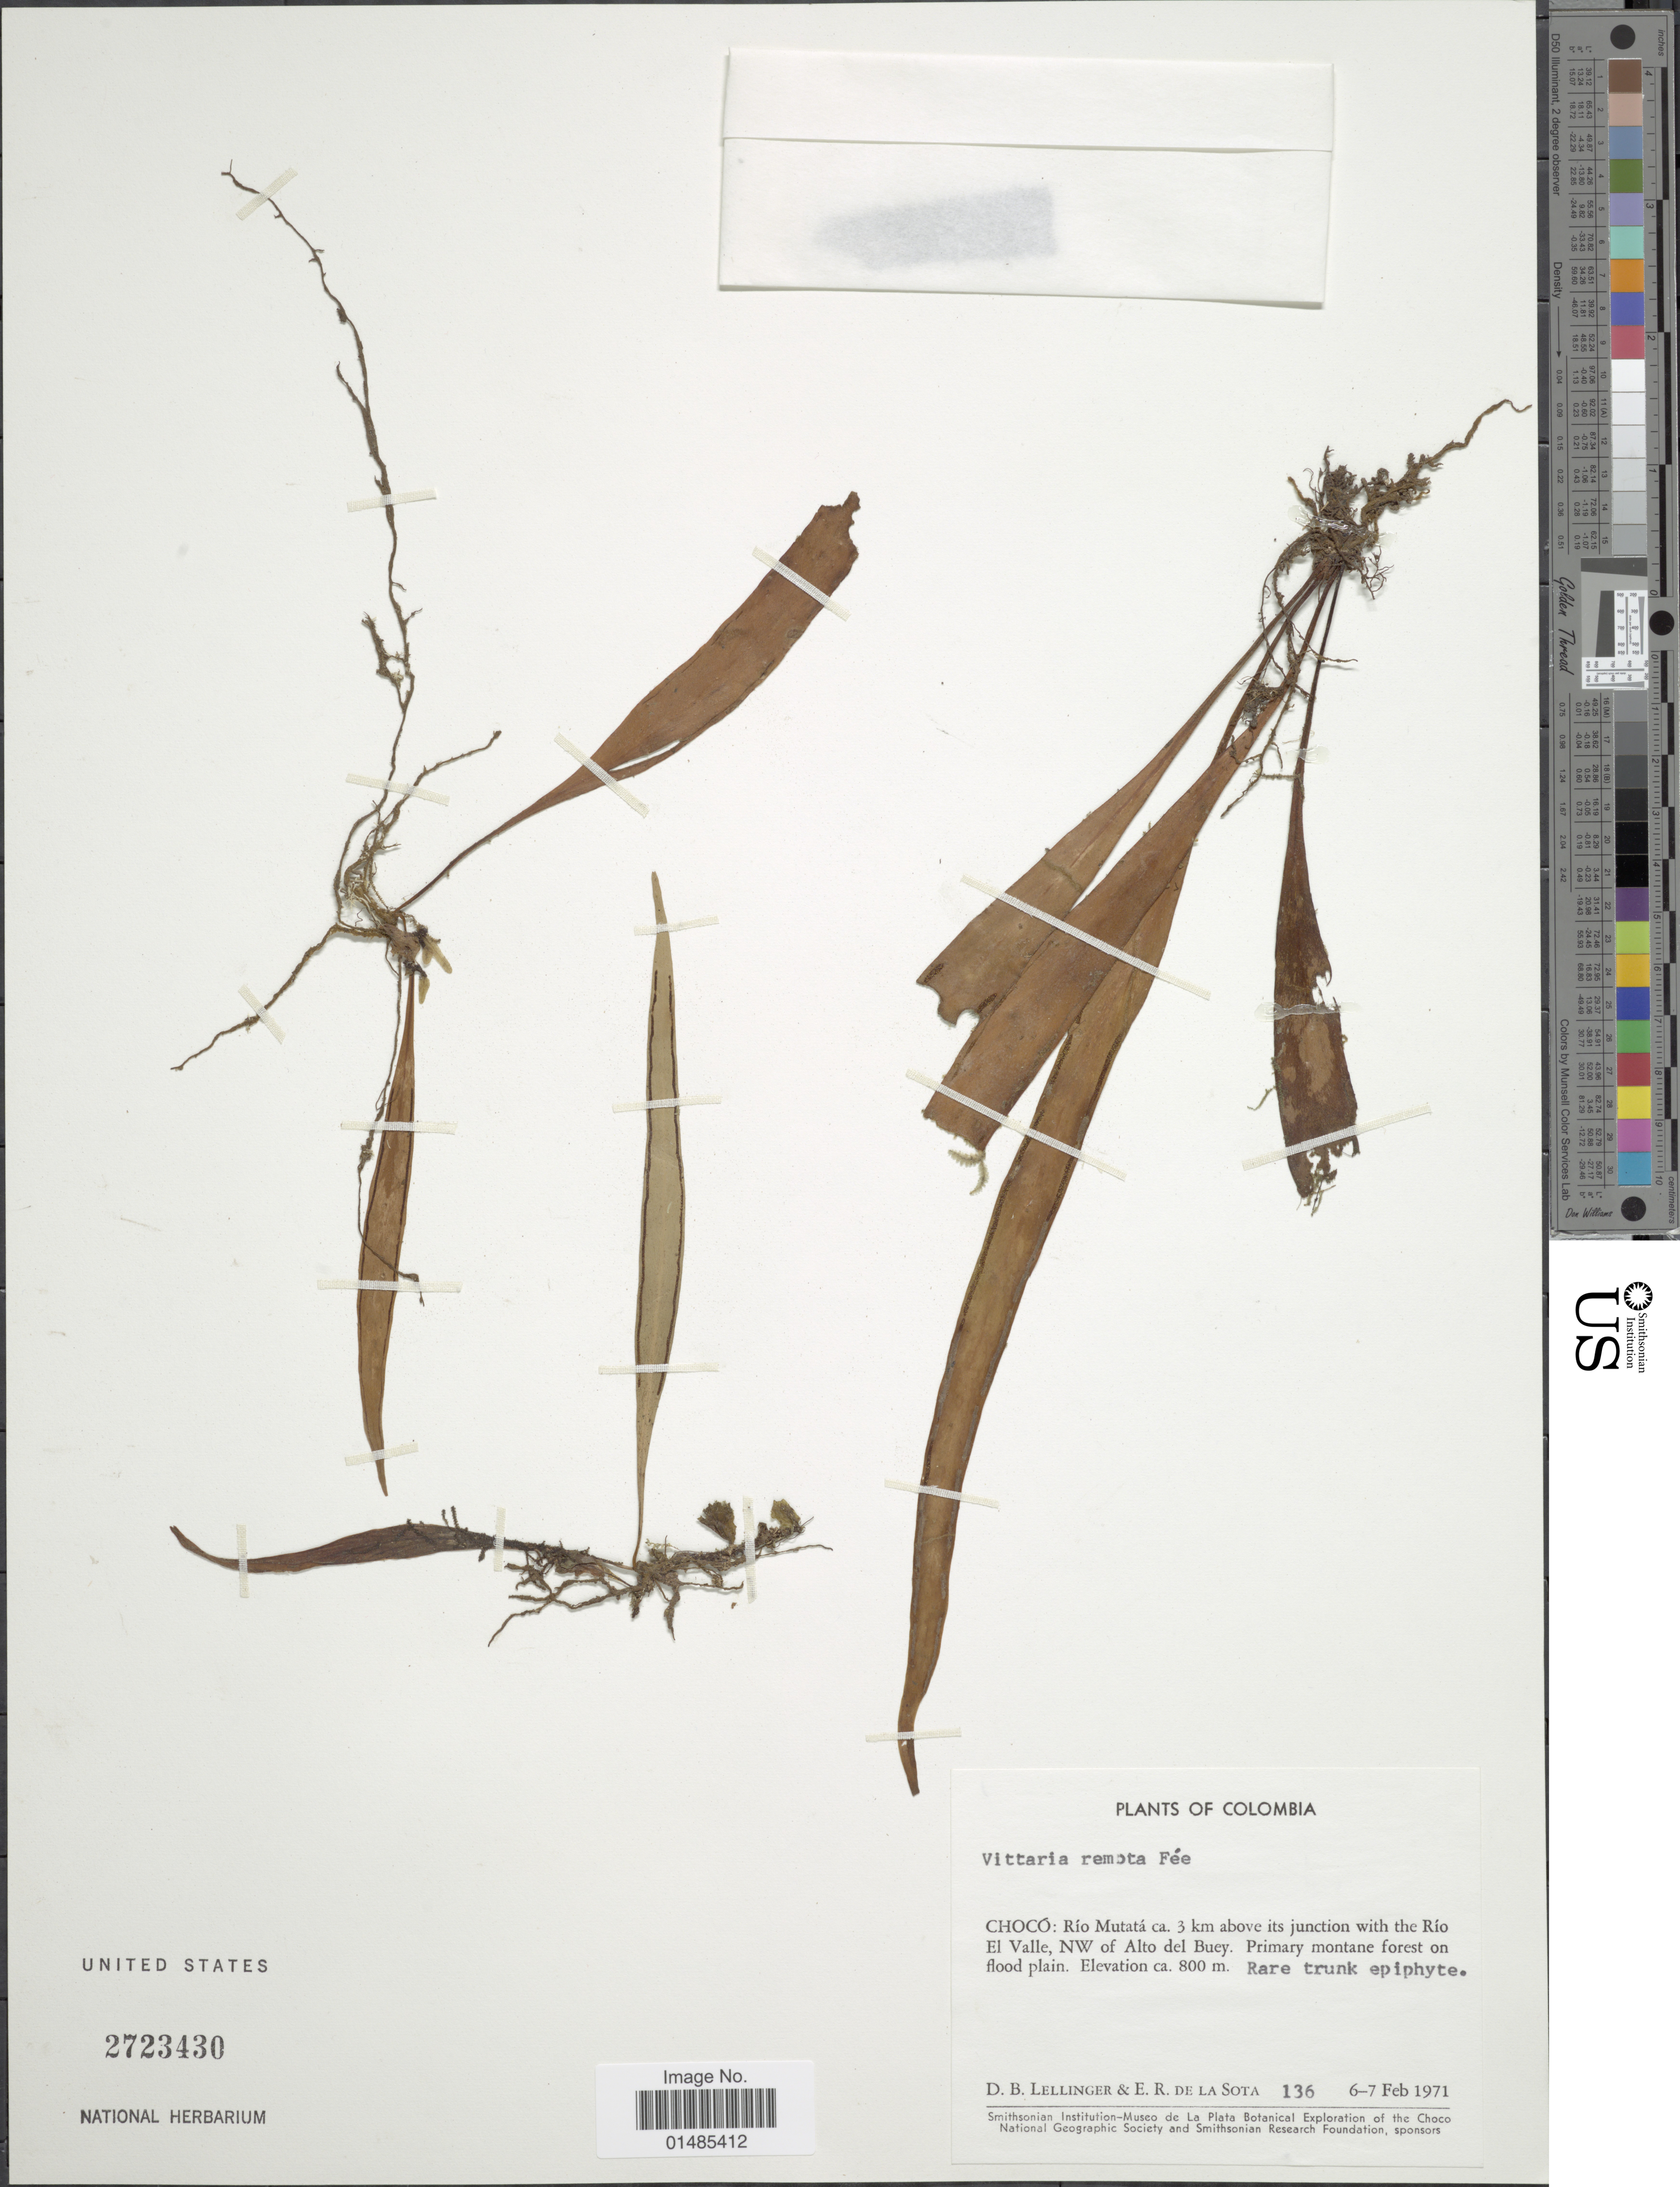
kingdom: Plantae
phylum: Tracheophyta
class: Polypodiopsida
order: Polypodiales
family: Pteridaceae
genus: Radiovittaria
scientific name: Radiovittaria remota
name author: (Fée) E.H. Crane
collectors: D. B. Lellinger & E. R. de la Sota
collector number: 136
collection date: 1971-02-06/1971-02-07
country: Colombia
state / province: Chocó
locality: Río Mutatá ca. 3 km above its junction with the Río El Valle, NW of Alto del Buey.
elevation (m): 800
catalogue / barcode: US 2723430